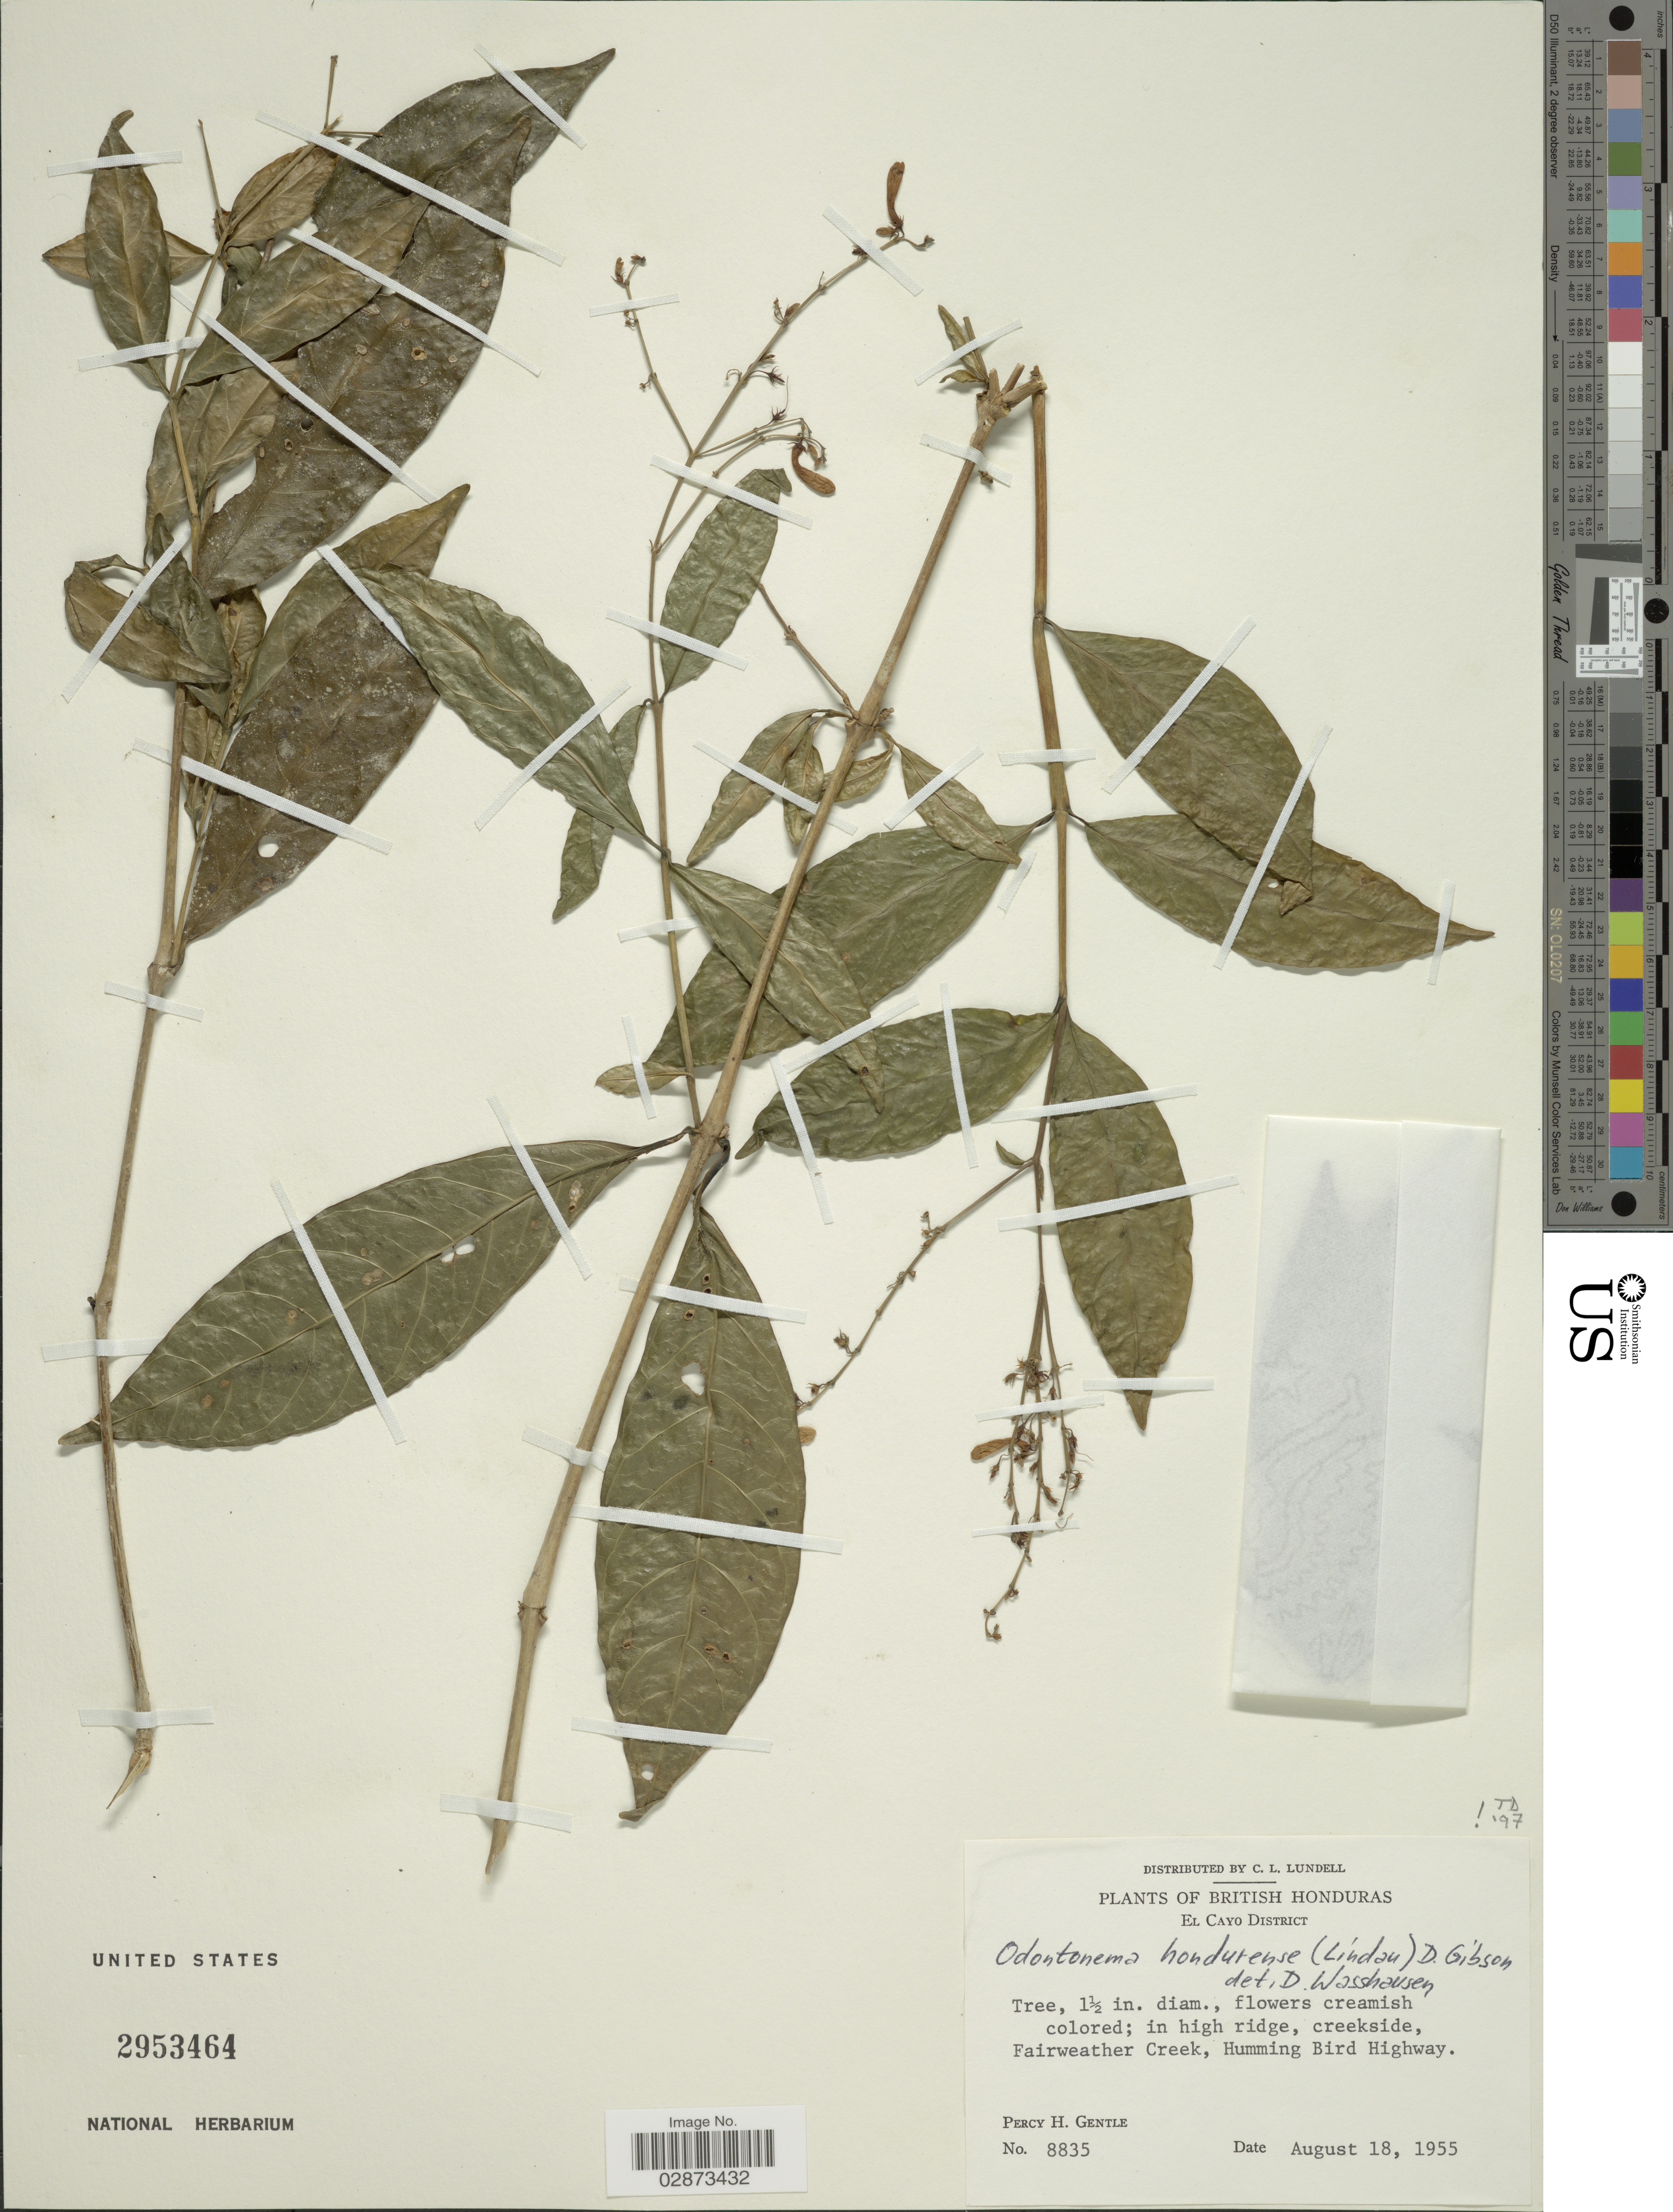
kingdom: Plantae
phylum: Tracheophyta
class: Magnoliopsida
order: Lamiales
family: Acanthaceae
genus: Odontonema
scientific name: Odontonema hondurensis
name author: (Lindau) D.N. Gibson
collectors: P. H. Gentle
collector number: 8835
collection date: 1955-08-18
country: Belize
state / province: Cayo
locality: British Honduras, El Cayo District, creekside, Fairweather Creek, Humming Bird Highway.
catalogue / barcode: US 2953464